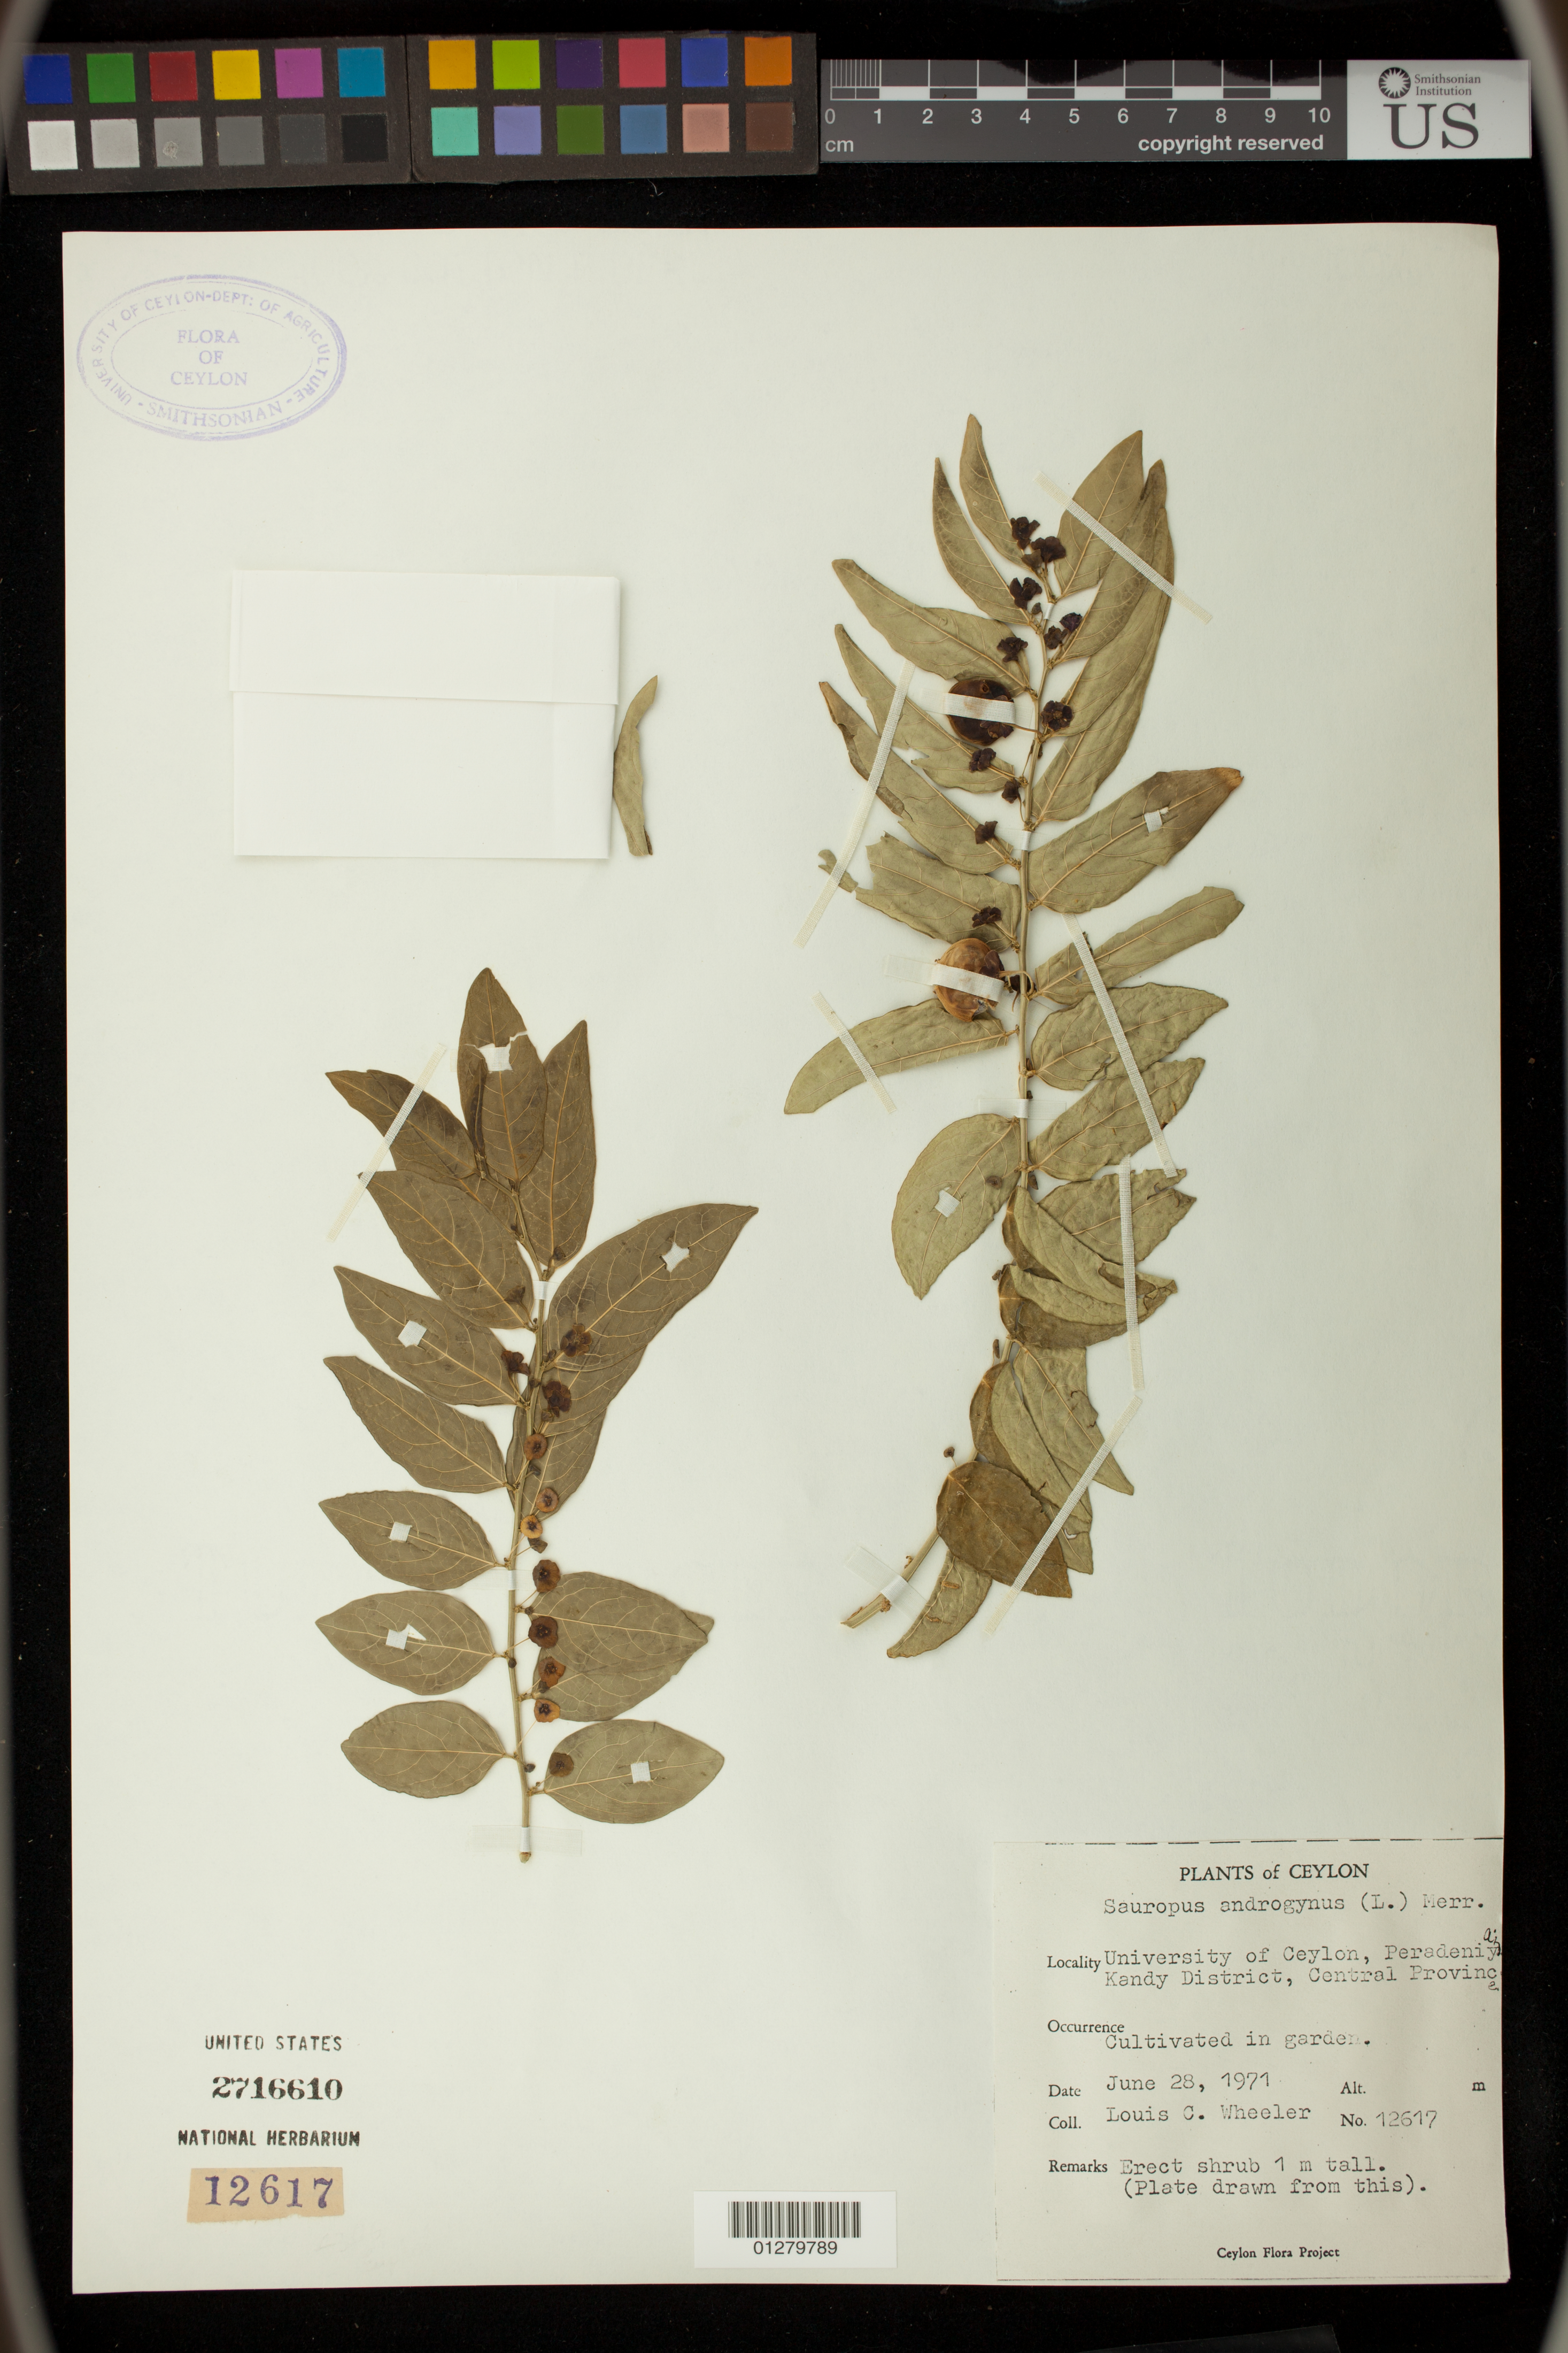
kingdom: Plantae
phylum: Tracheophyta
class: Magnoliopsida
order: Malpighiales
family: Phyllanthaceae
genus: Sauropus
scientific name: Sauropus androgynus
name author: (L.) Merr.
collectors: L. C. Wheeler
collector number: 12617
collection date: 1971-06-28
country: Sri Lanka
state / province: Central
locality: University of Ceylon, Peradeniya, Kandy District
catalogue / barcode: US 2716610